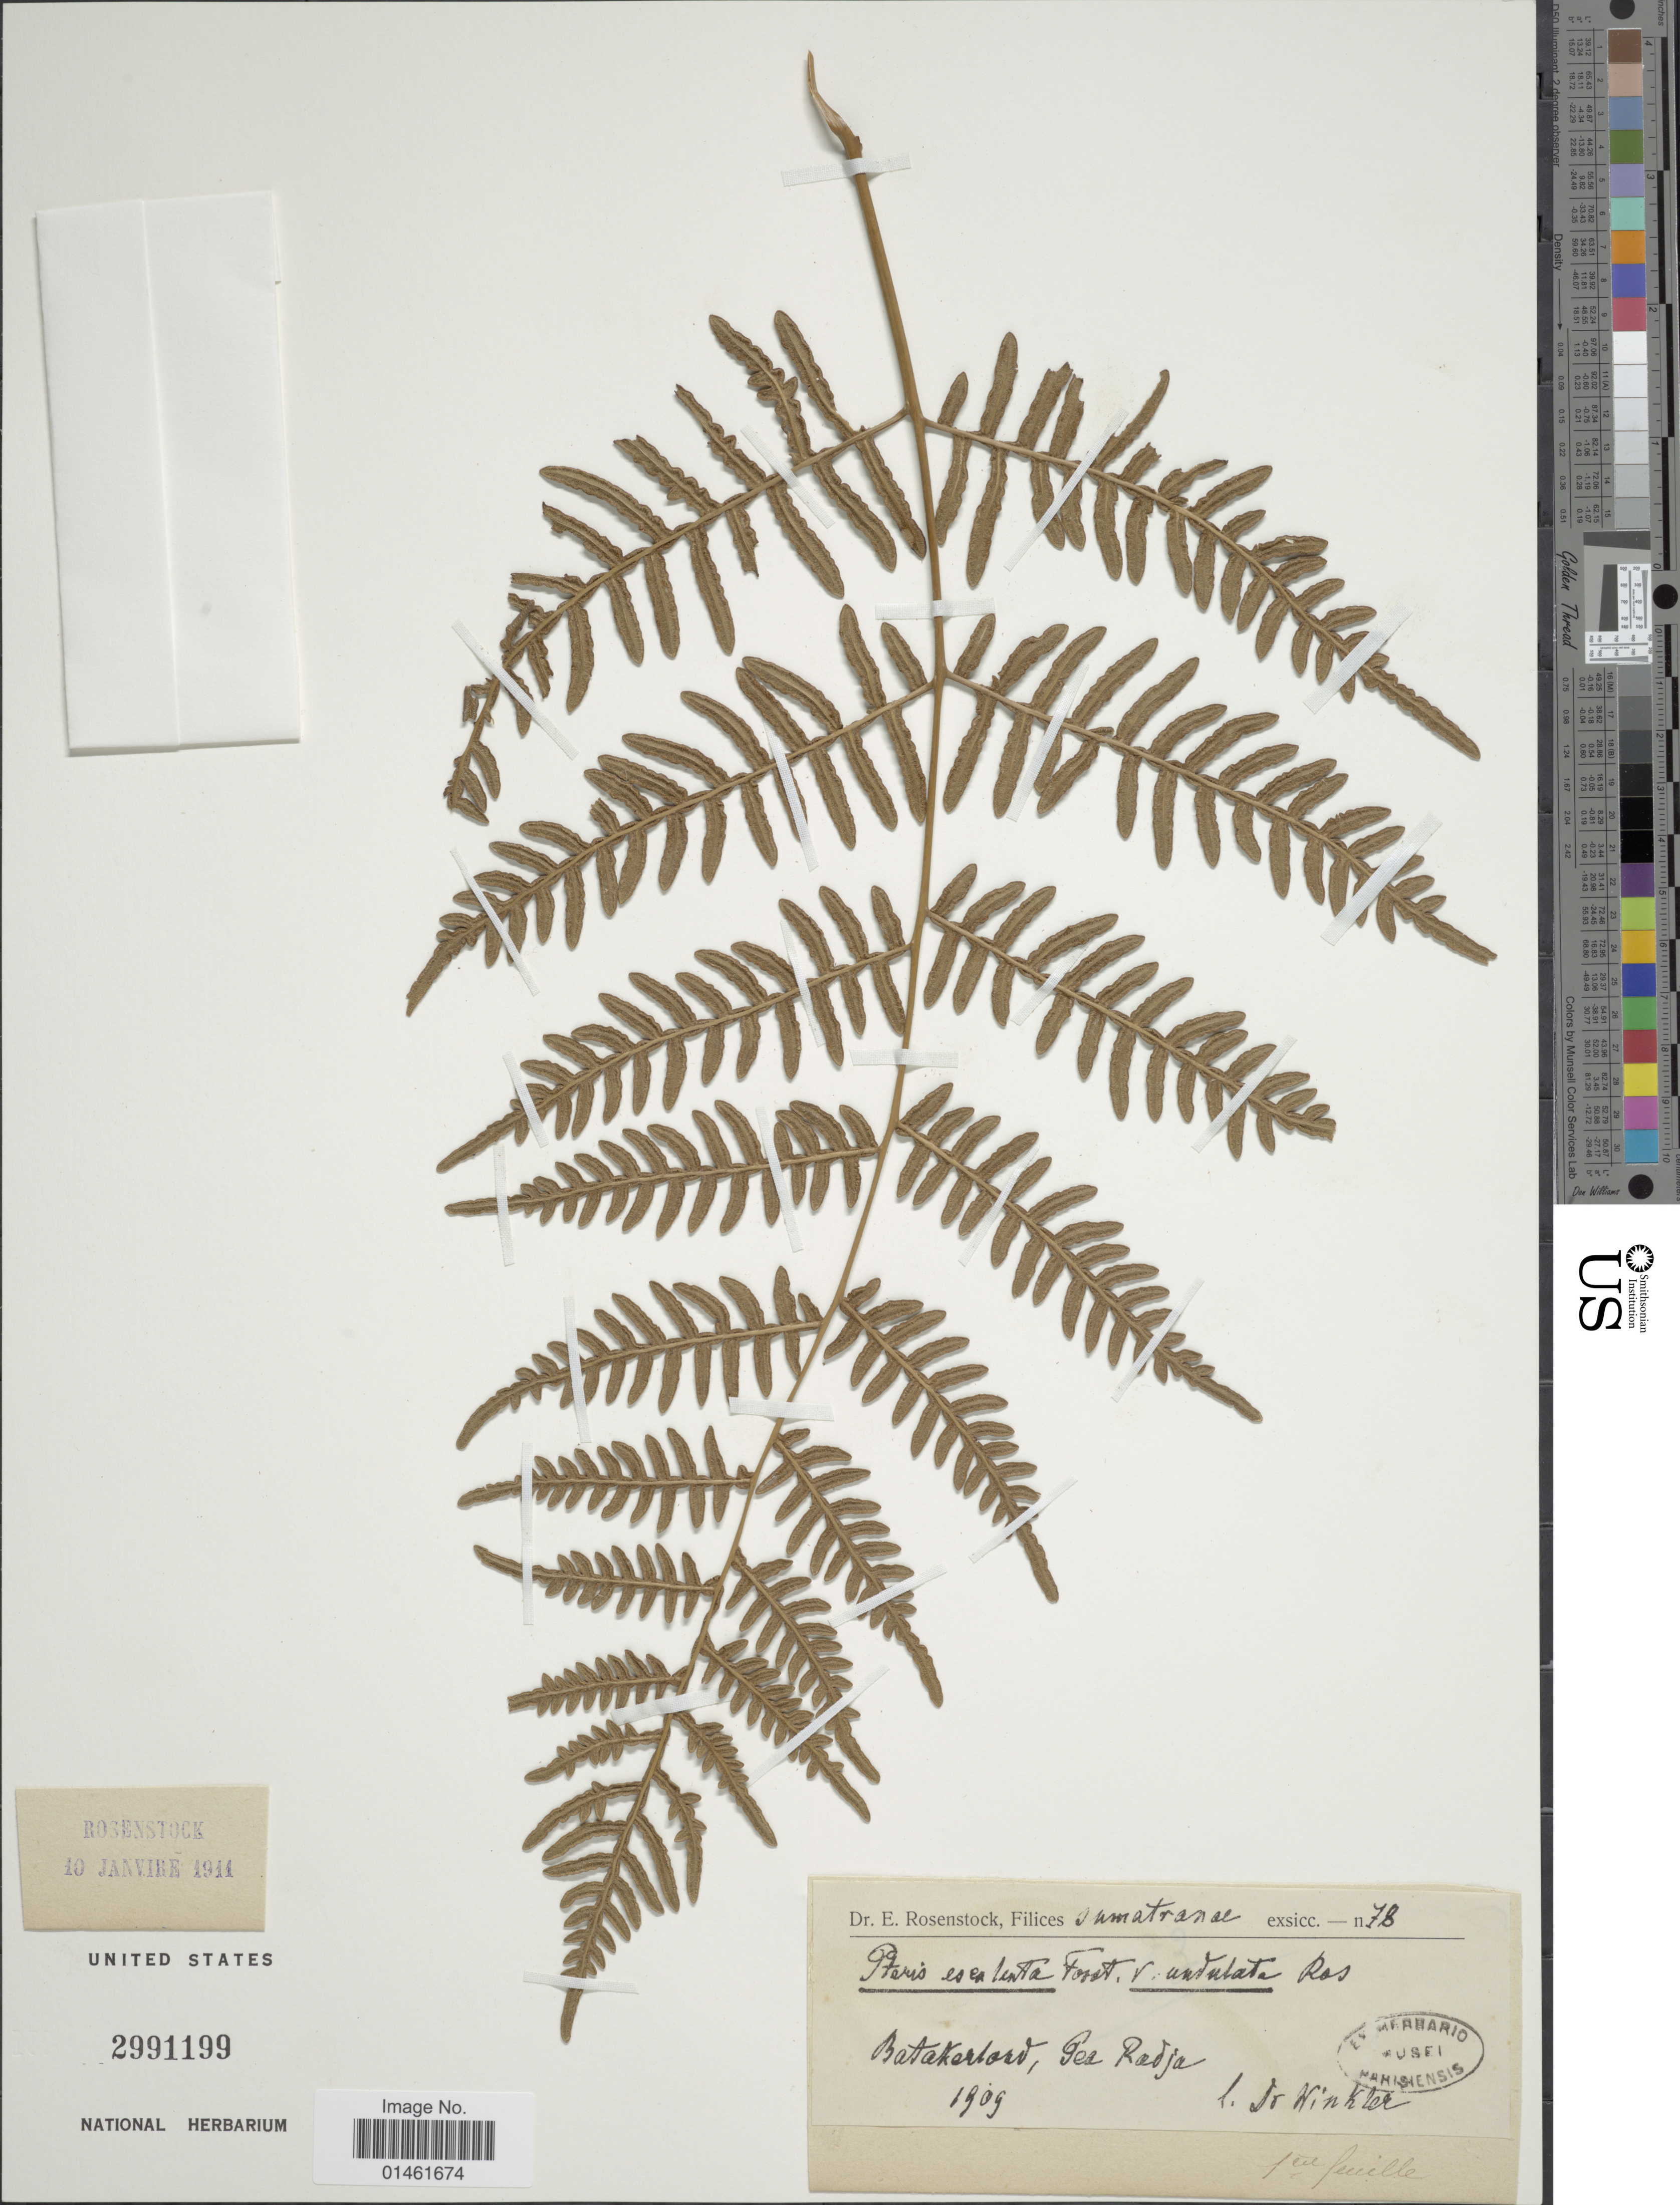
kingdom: Plantae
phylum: Tracheophyta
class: Polypodiopsida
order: Polypodiales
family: Dennstaedtiaceae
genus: Pteridium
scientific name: Pteridium esculentum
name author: (G. Forst.) Cockayne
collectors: -. Winkler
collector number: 78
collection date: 1909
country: Indonesia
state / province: Sumatra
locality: Sumatranae, Batakerfor, Pea Radja [interpreted]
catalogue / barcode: US 2991199